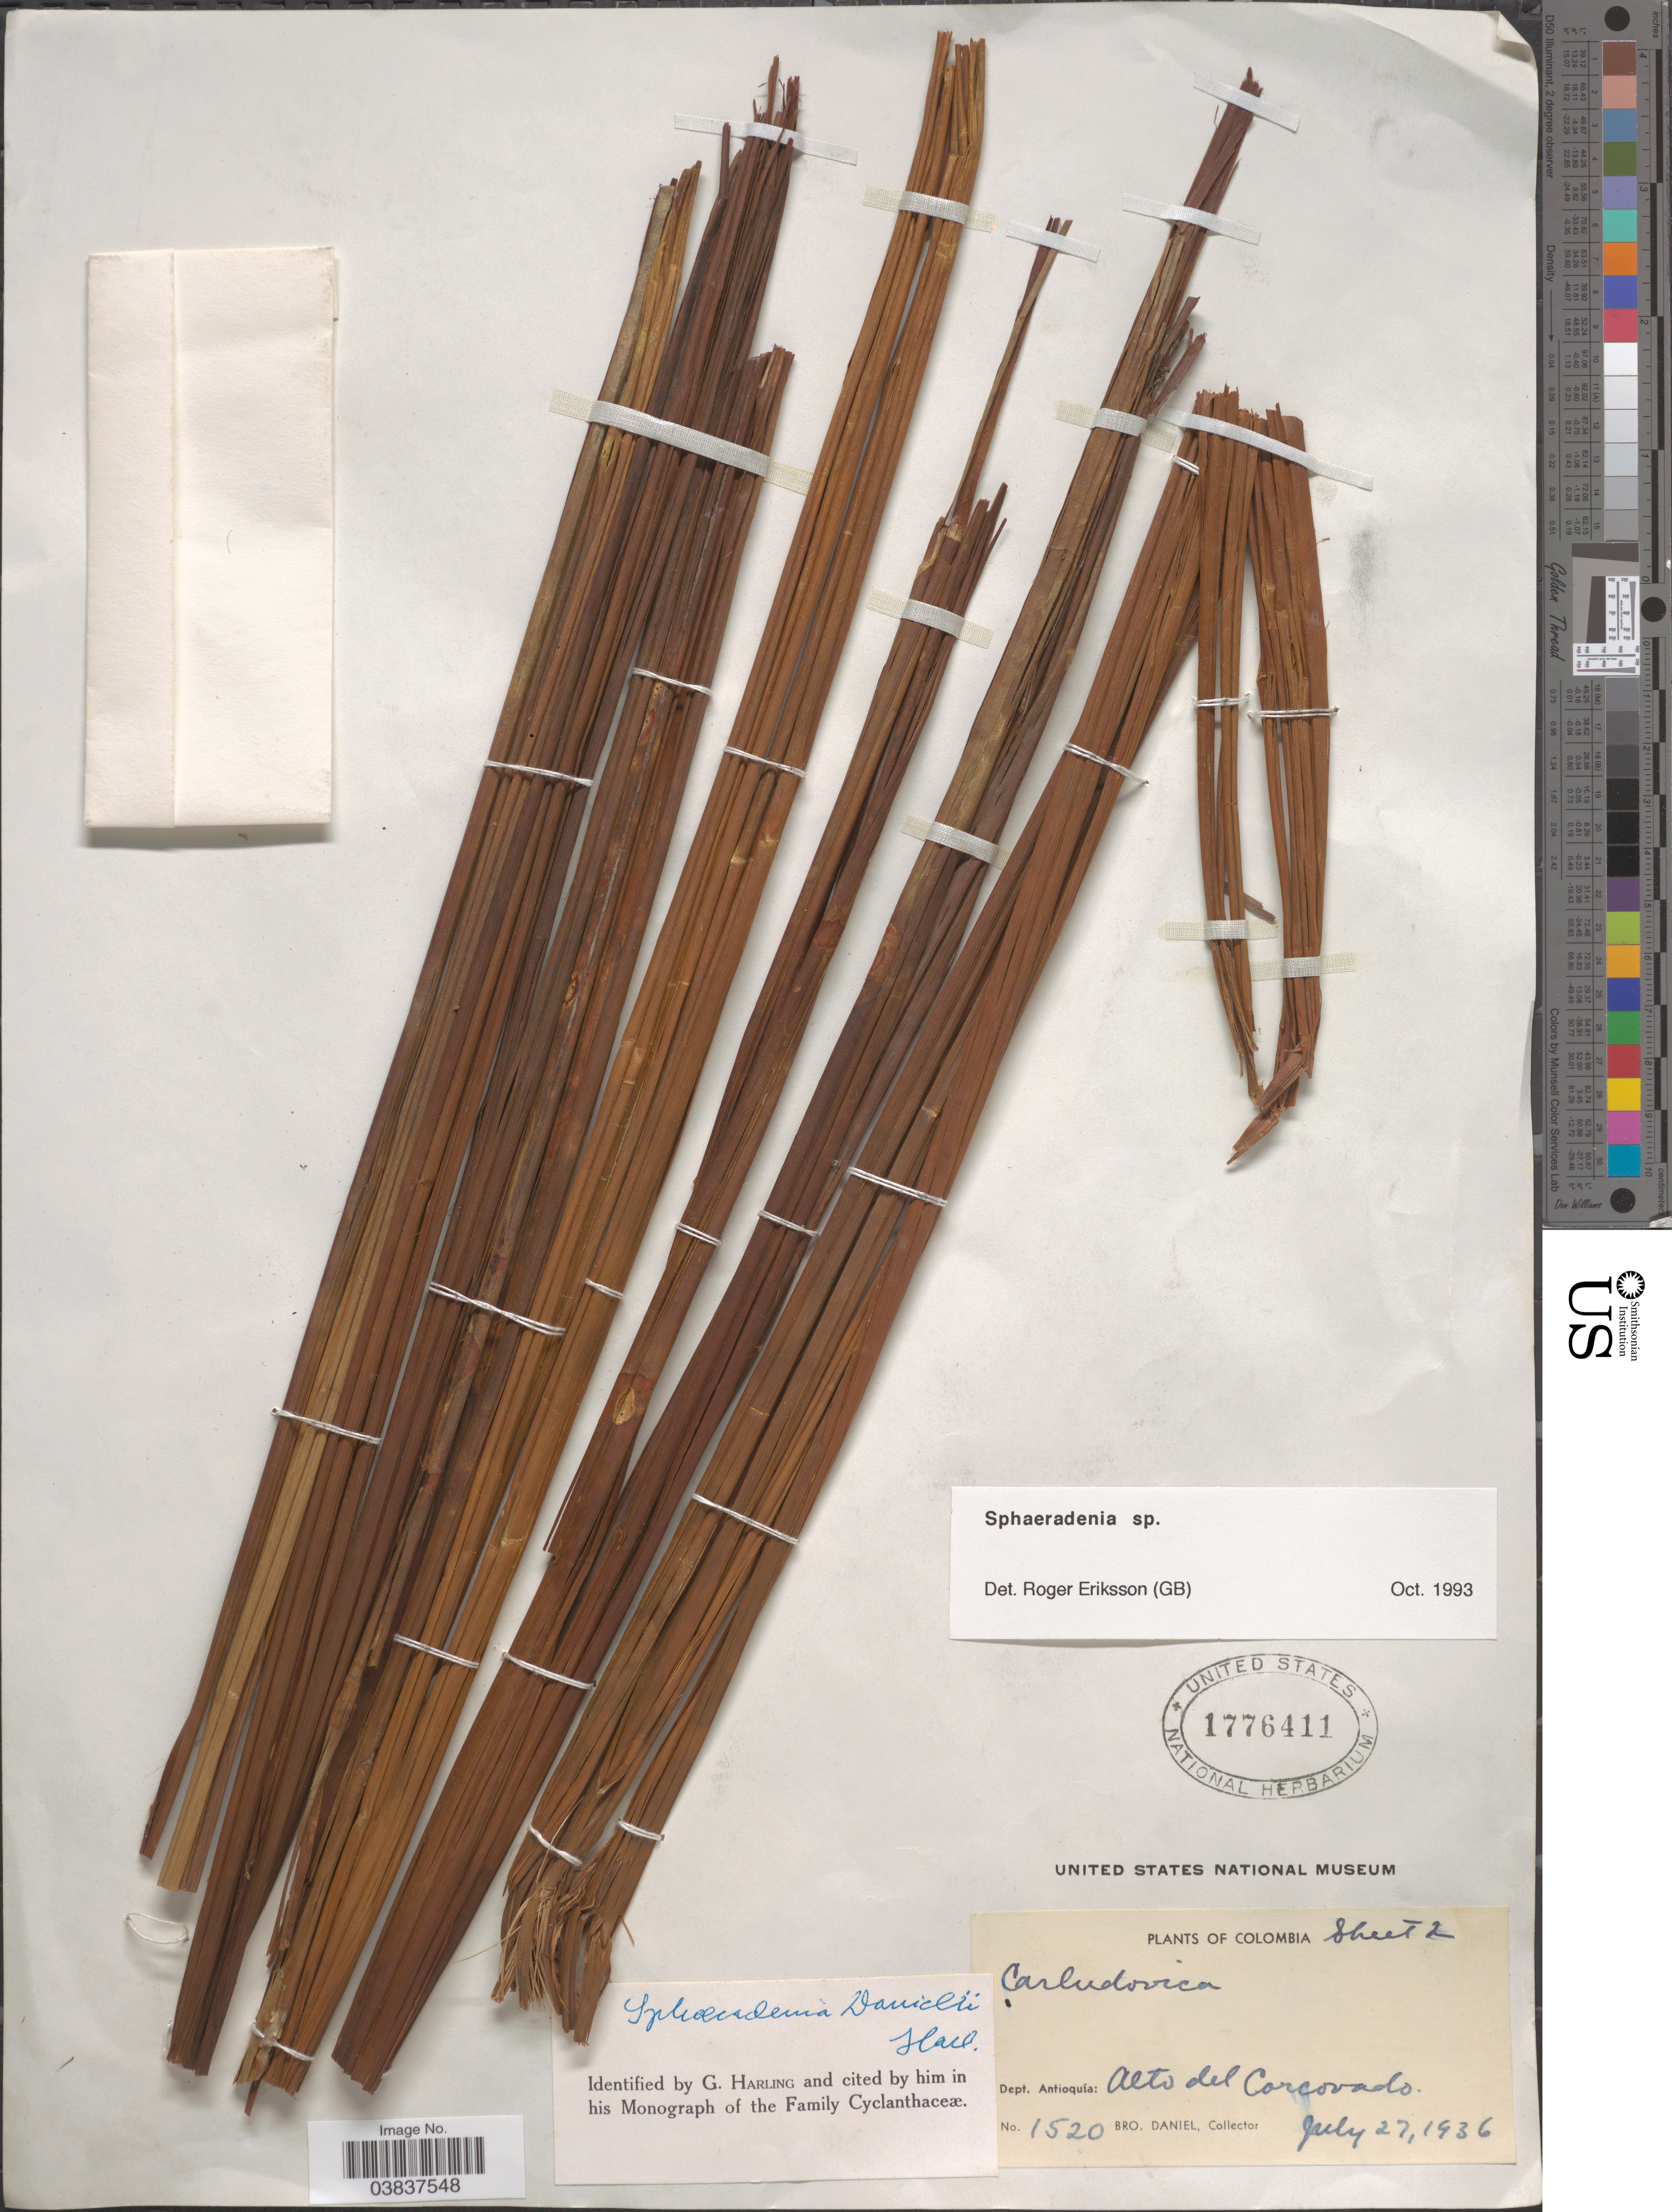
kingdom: Plantae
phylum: Tracheophyta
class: Liliopsida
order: Pandanales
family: Cyclanthaceae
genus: Sphaeradenia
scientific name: Sphaeradenia sp.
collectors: Bro. Daniel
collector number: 1520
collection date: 1936-07-27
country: Colombia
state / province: Antioquia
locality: Dept. Antioquia: Alto del Corcovado.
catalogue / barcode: US 1776411